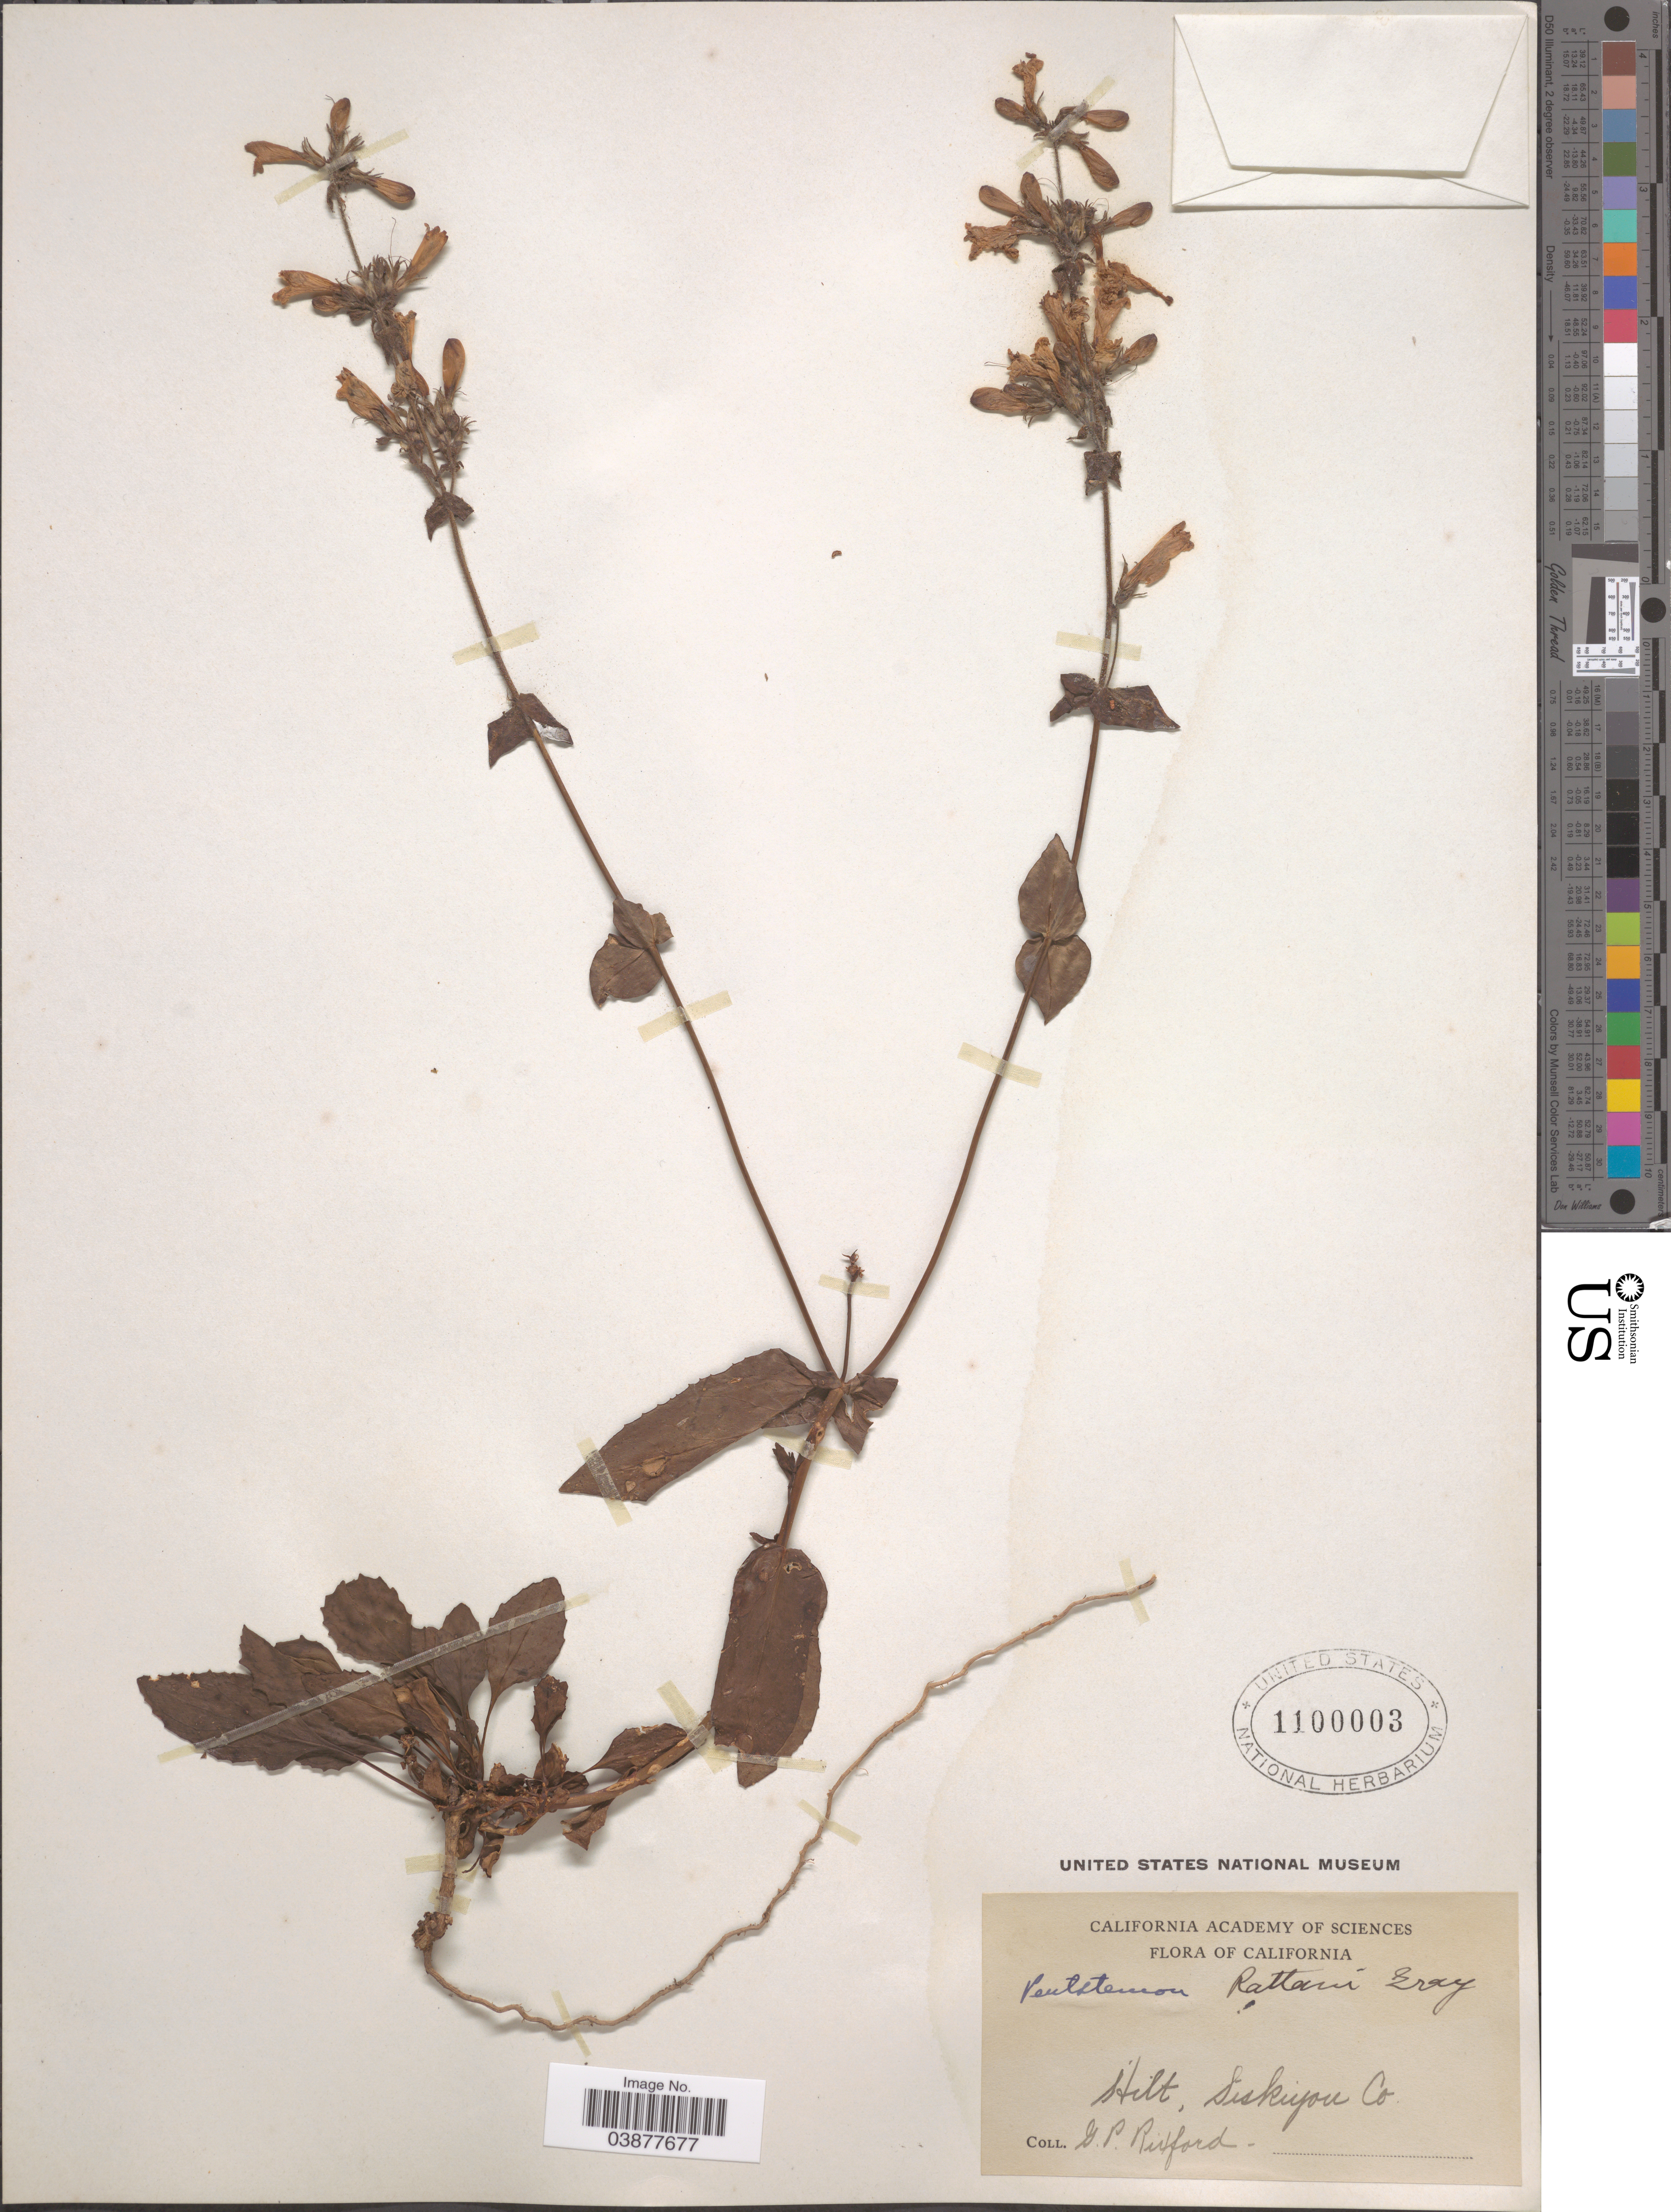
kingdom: Plantae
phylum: Tracheophyta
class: Magnoliopsida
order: Lamiales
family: Plantaginaceae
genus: Penstemon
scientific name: Penstemon rattani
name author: A. Gray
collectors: G. Rixford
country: United States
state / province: California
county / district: Siskiyou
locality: Hilt, Siskiyou Co.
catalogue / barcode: US 1100003